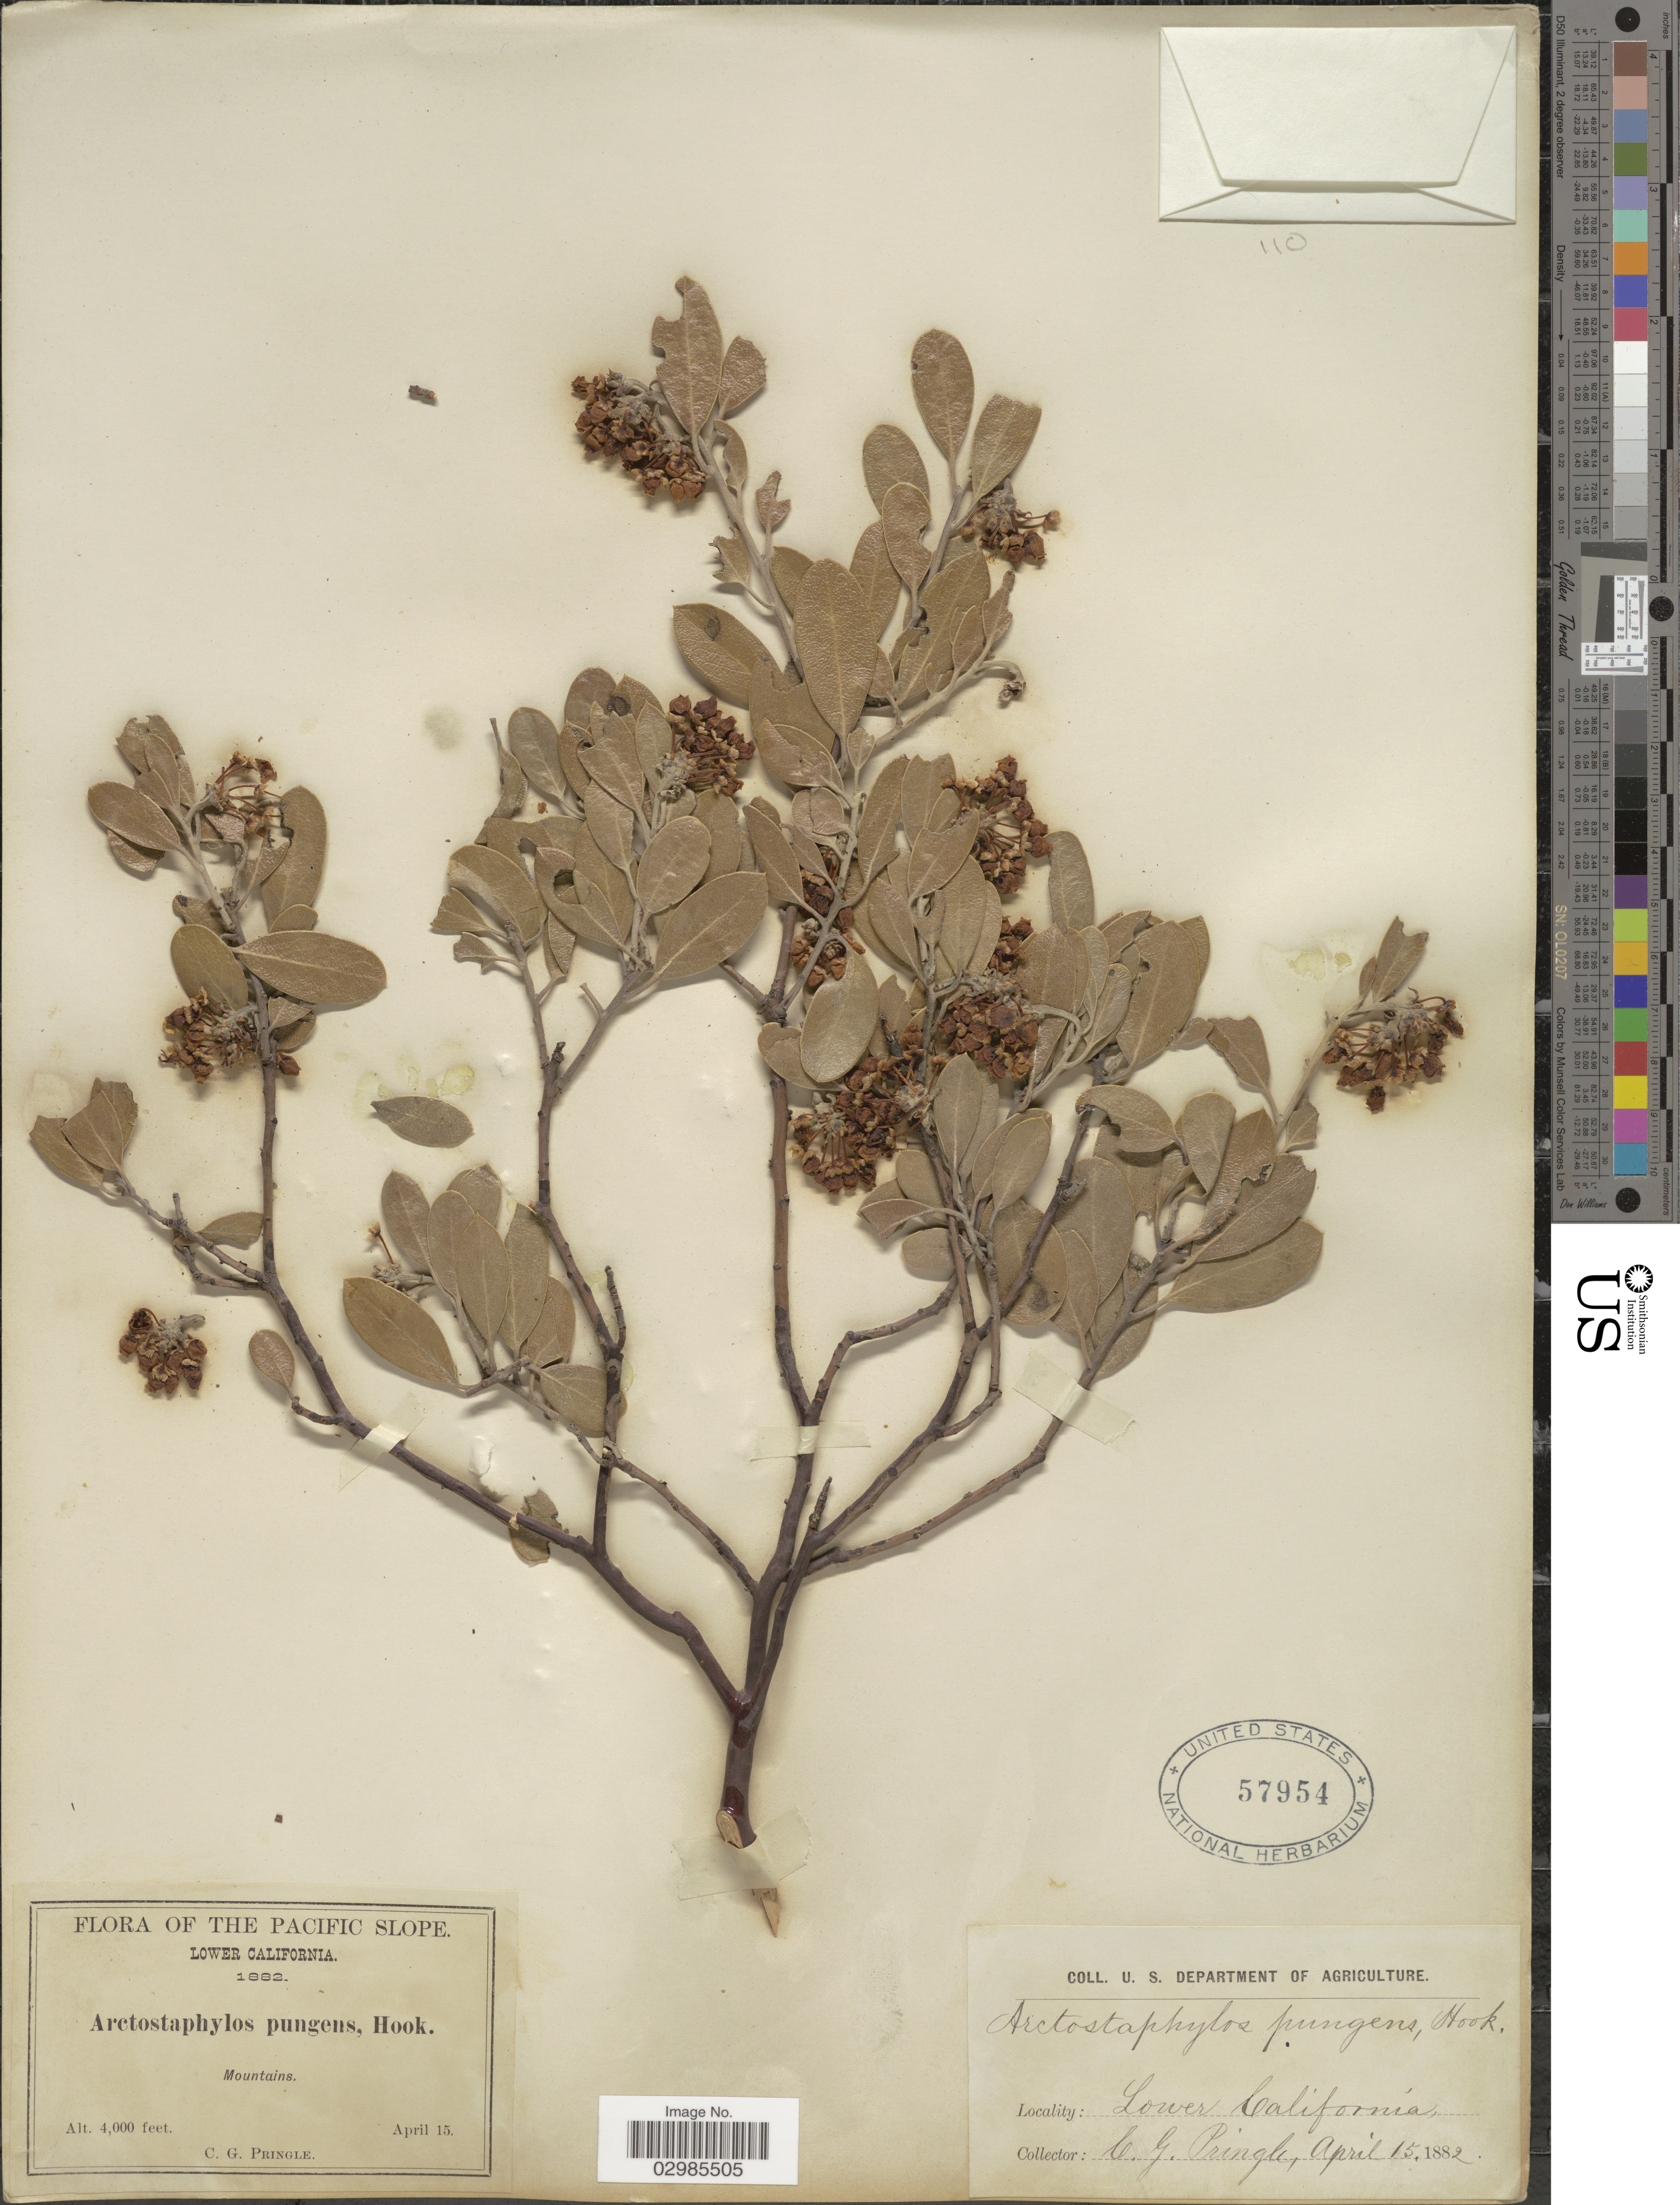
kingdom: Plantae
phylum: Tracheophyta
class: Magnoliopsida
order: Ericales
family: Ericaceae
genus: Arctostaphylos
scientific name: Arctostaphylos pungens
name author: Kunth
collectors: C. G. Pringle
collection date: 1882-04-15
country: Mexico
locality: The Pacific Slope, Lower California, Mountains.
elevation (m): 1219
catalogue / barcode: US 57954